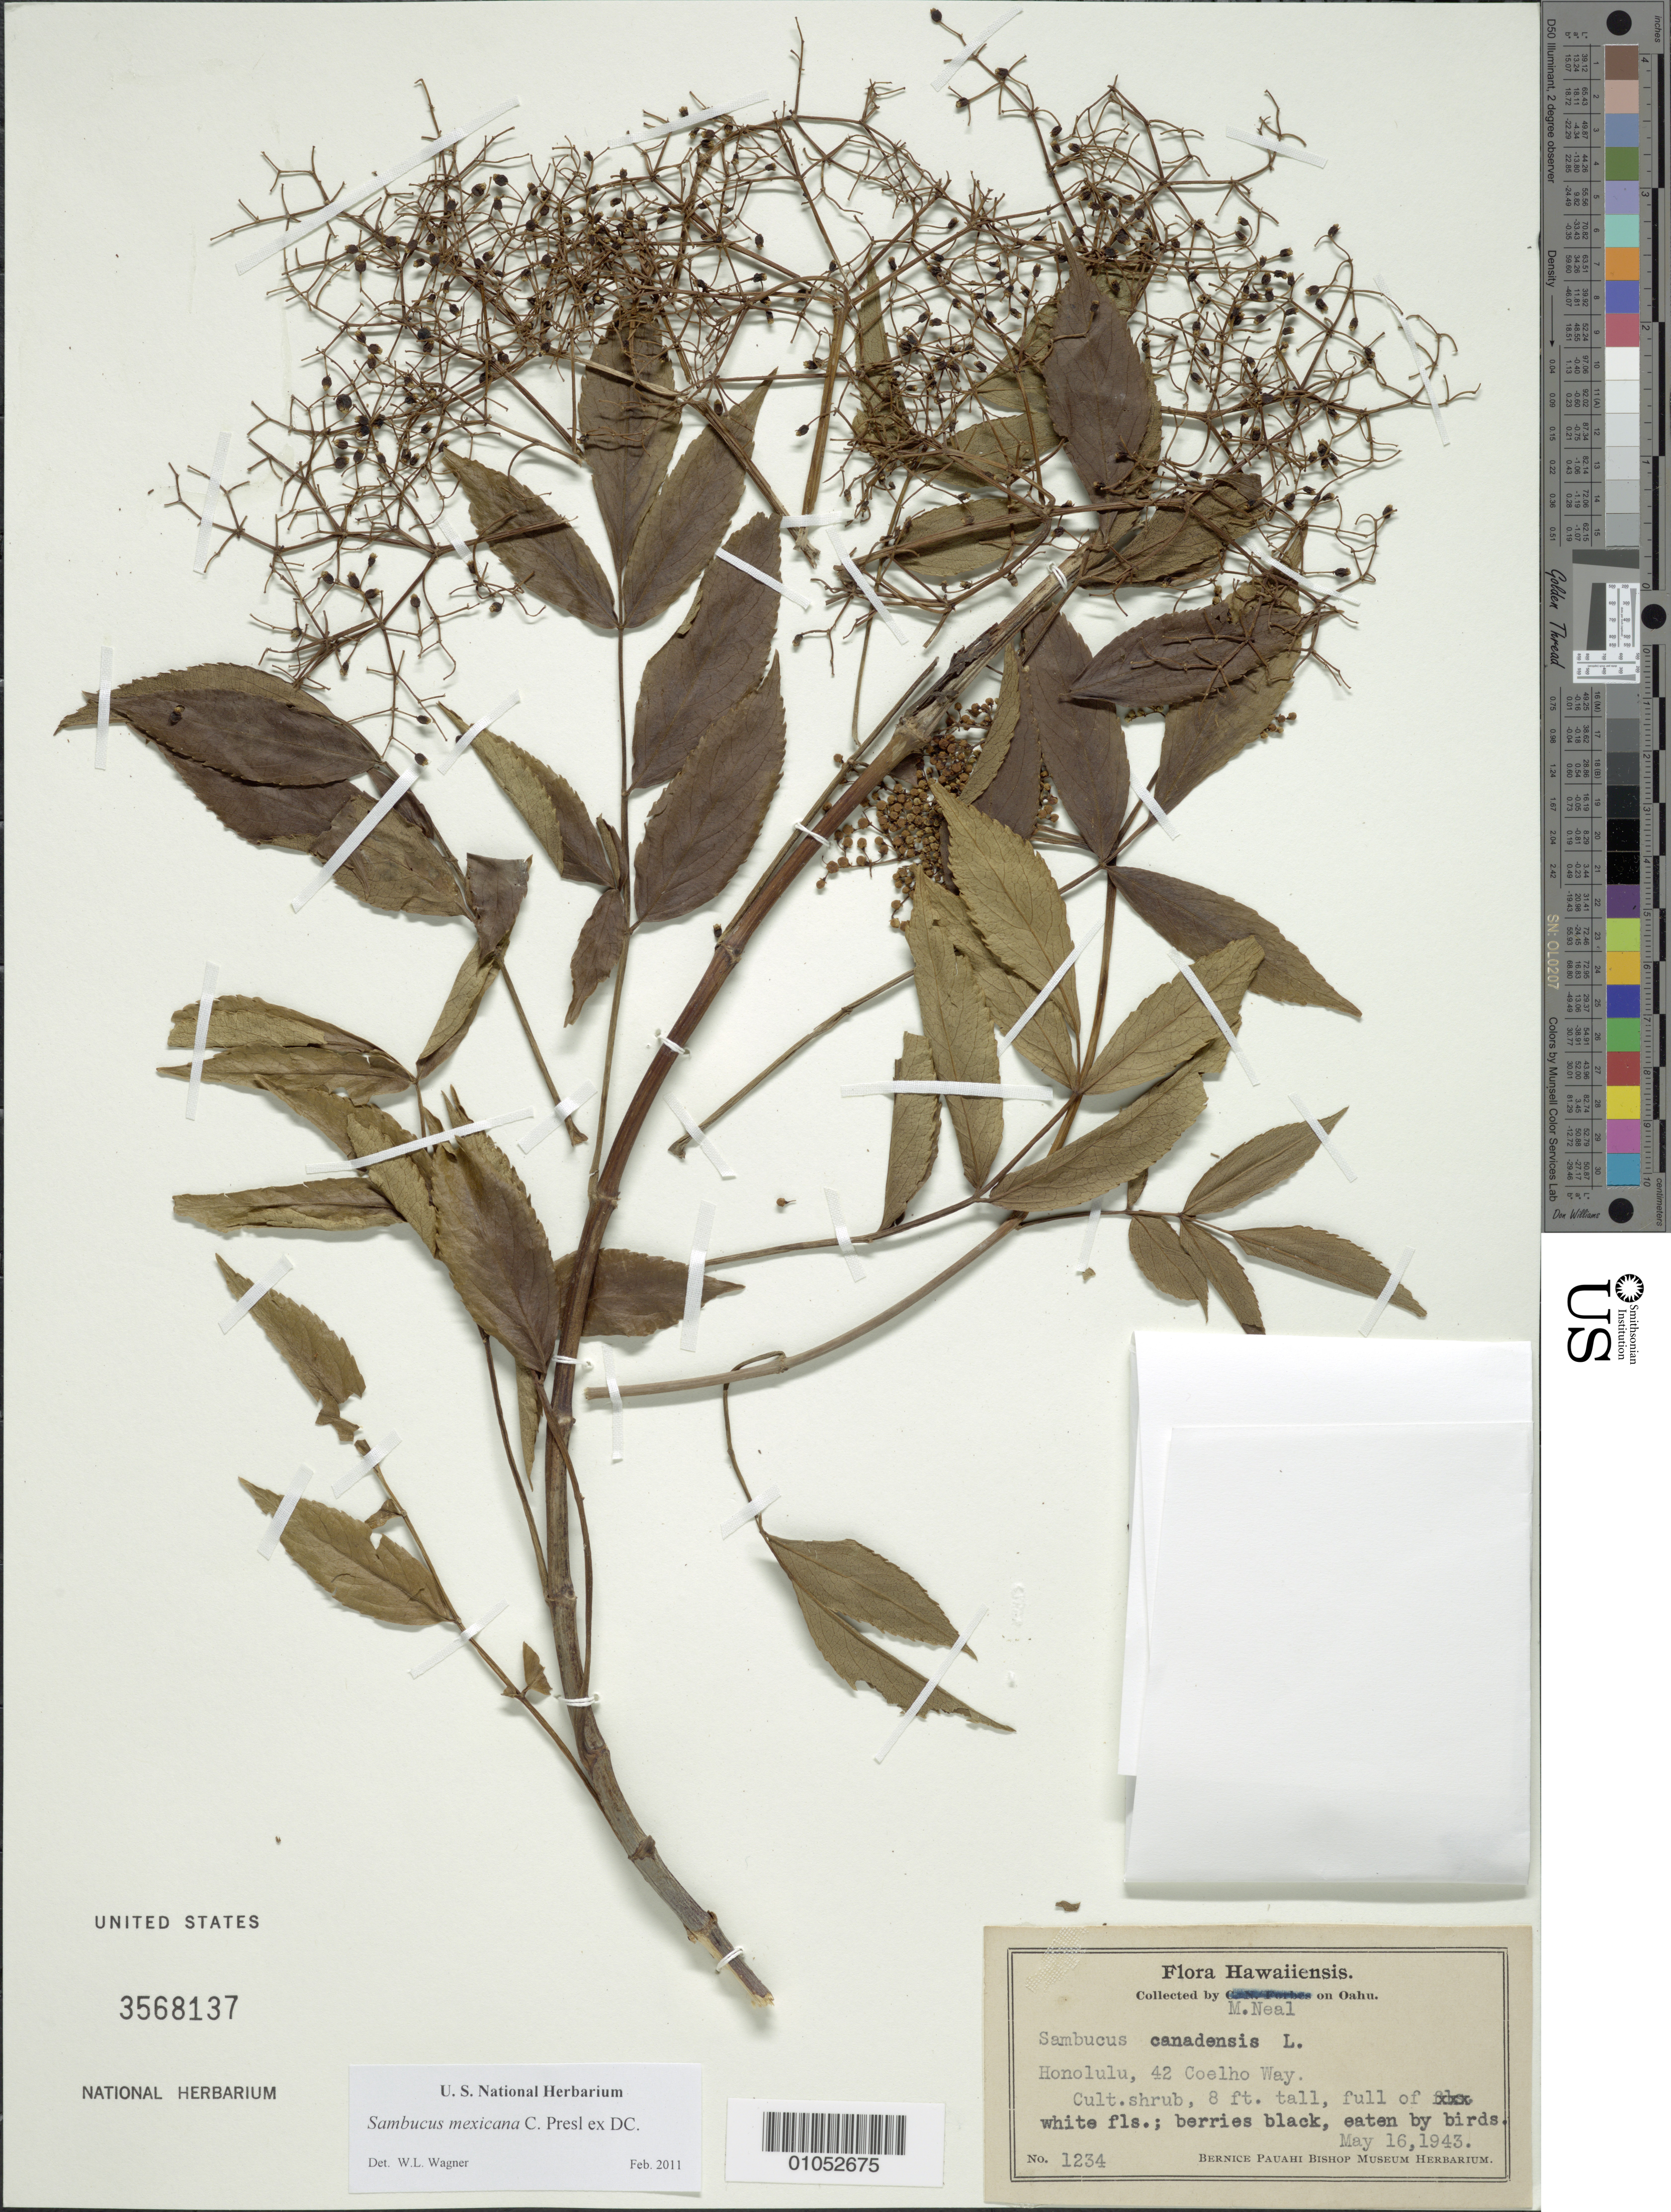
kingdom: Plantae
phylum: Tracheophyta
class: Magnoliopsida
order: Dipsacales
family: Viburnaceae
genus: Sambucus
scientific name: Sambucus canadensis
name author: L.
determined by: Whittemore, A. T.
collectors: M. Neal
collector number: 1234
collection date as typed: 16 May 1943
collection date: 1943-05-16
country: United States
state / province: Hawaii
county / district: Honolulu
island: Oahu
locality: Honolulu, 42 Coelho Way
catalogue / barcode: US 3568137